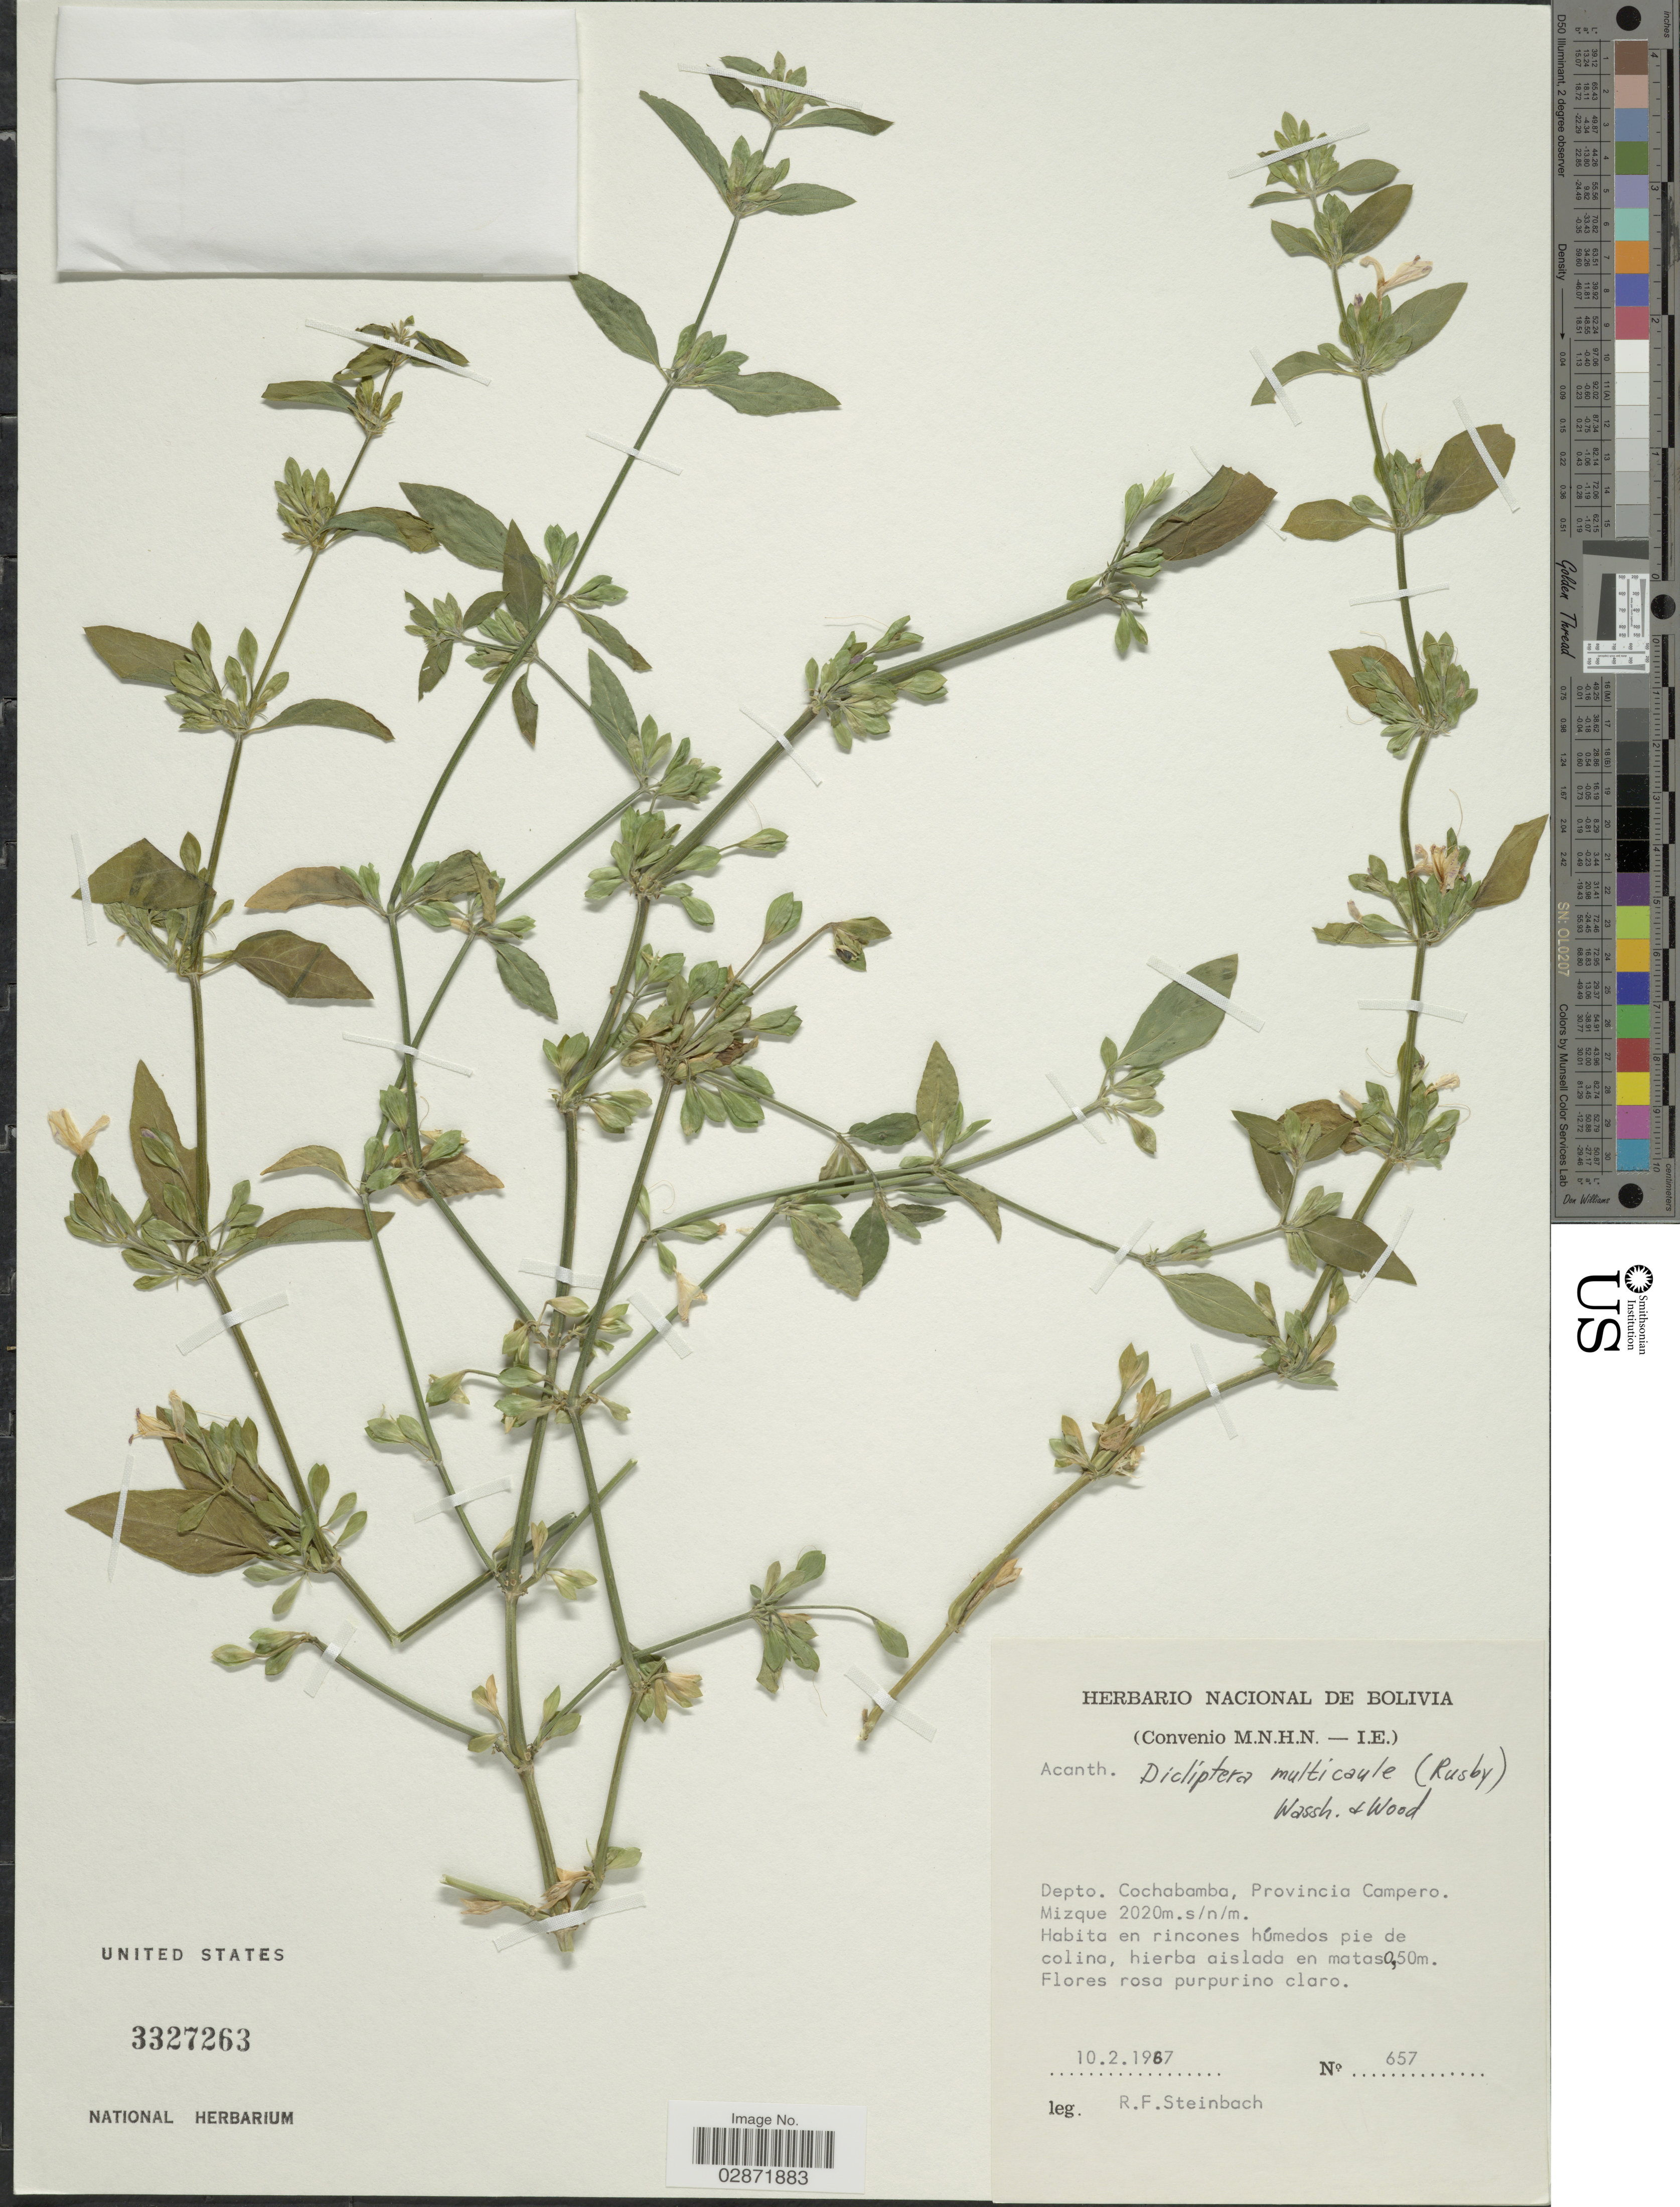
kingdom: Plantae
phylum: Tracheophyta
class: Magnoliopsida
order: Lamiales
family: Acanthaceae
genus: Dicliptera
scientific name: Dicliptera cochabambensis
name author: Lindau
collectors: R. F. Steinbach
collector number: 657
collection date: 1967-02-10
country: Bolivia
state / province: Cochabamba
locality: Depto. Cochabamba, Provincia Campero, Mizque.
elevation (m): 2020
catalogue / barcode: US 3327263